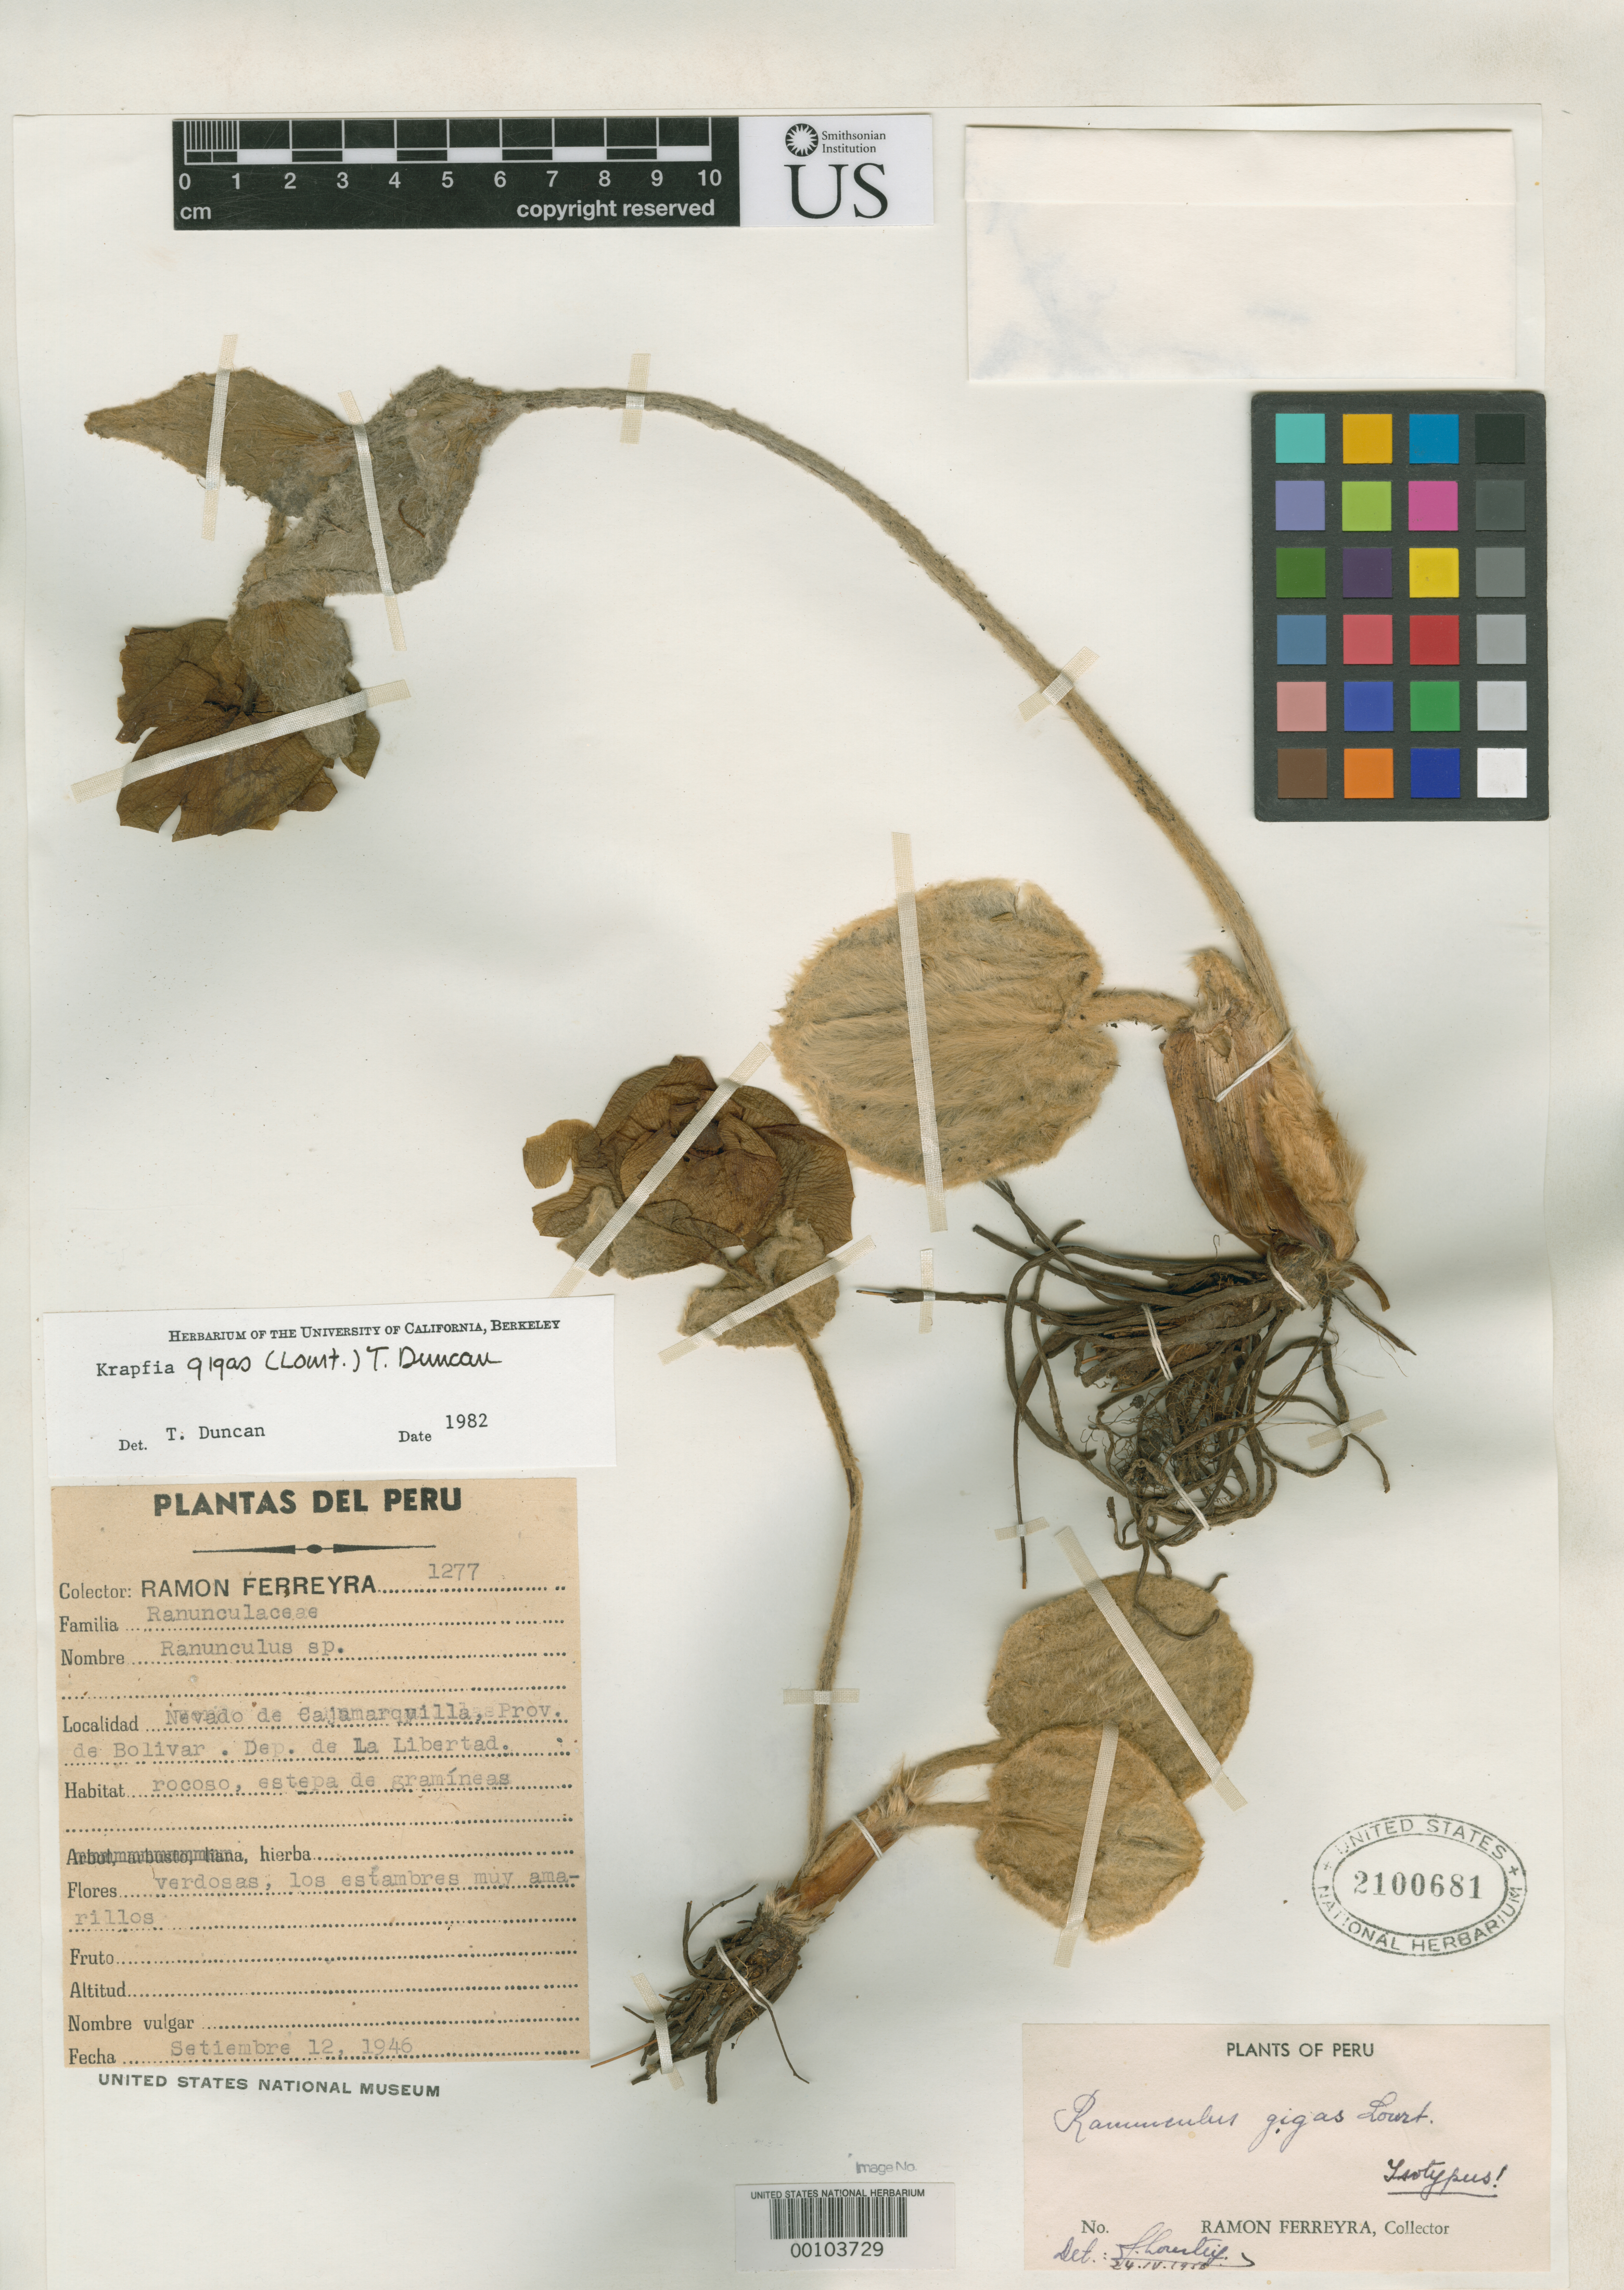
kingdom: Plantae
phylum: Tracheophyta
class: Magnoliopsida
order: Ranunculales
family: Ranunculaceae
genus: Ranunculus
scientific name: Ranunculus gigas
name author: Lourteig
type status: Isotype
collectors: R. A. Ferreyra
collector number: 1277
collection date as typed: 12 Sep 1946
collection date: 1946-09-12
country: Peru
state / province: La Libertad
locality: Cajamarquilla.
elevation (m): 4300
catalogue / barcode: US 2100681